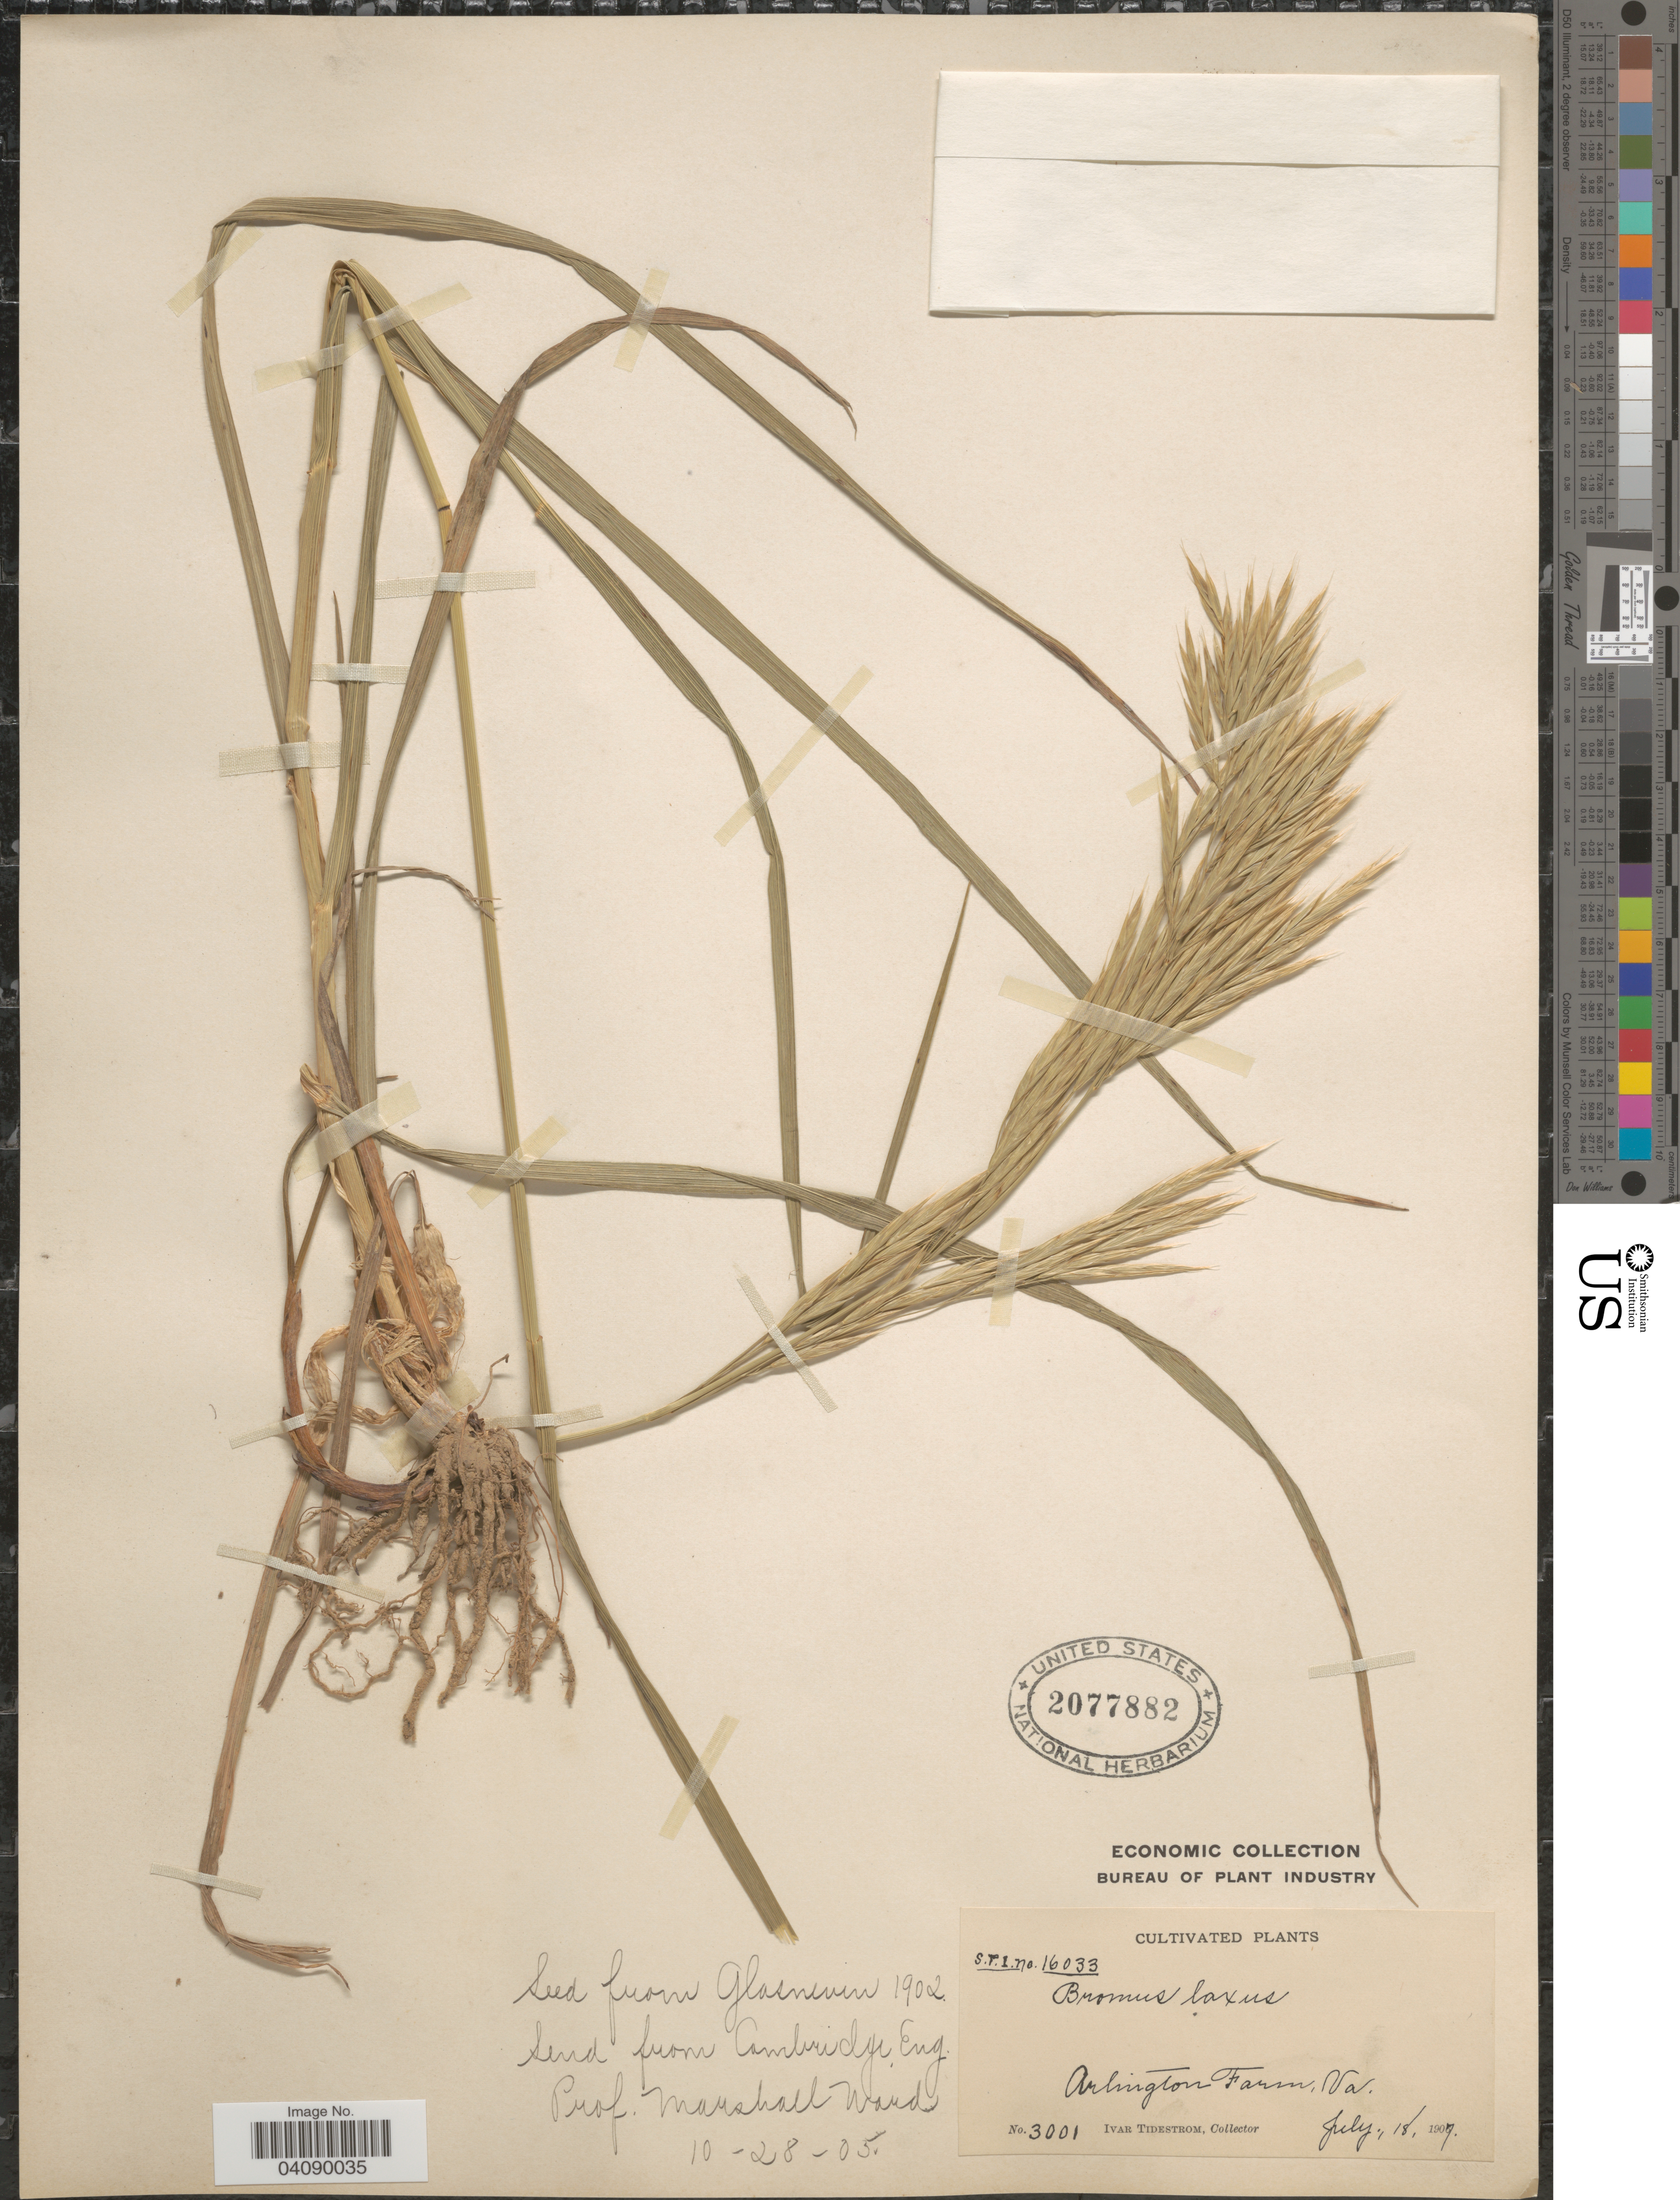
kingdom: Plantae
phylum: Tracheophyta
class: Liliopsida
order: Poales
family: Poaceae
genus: Bromus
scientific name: Bromus sp.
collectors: I. F. Tidestrom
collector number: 3001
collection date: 1907-07-18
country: United States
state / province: Virginia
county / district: Arlington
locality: Arlington Farm.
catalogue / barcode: US 2077882